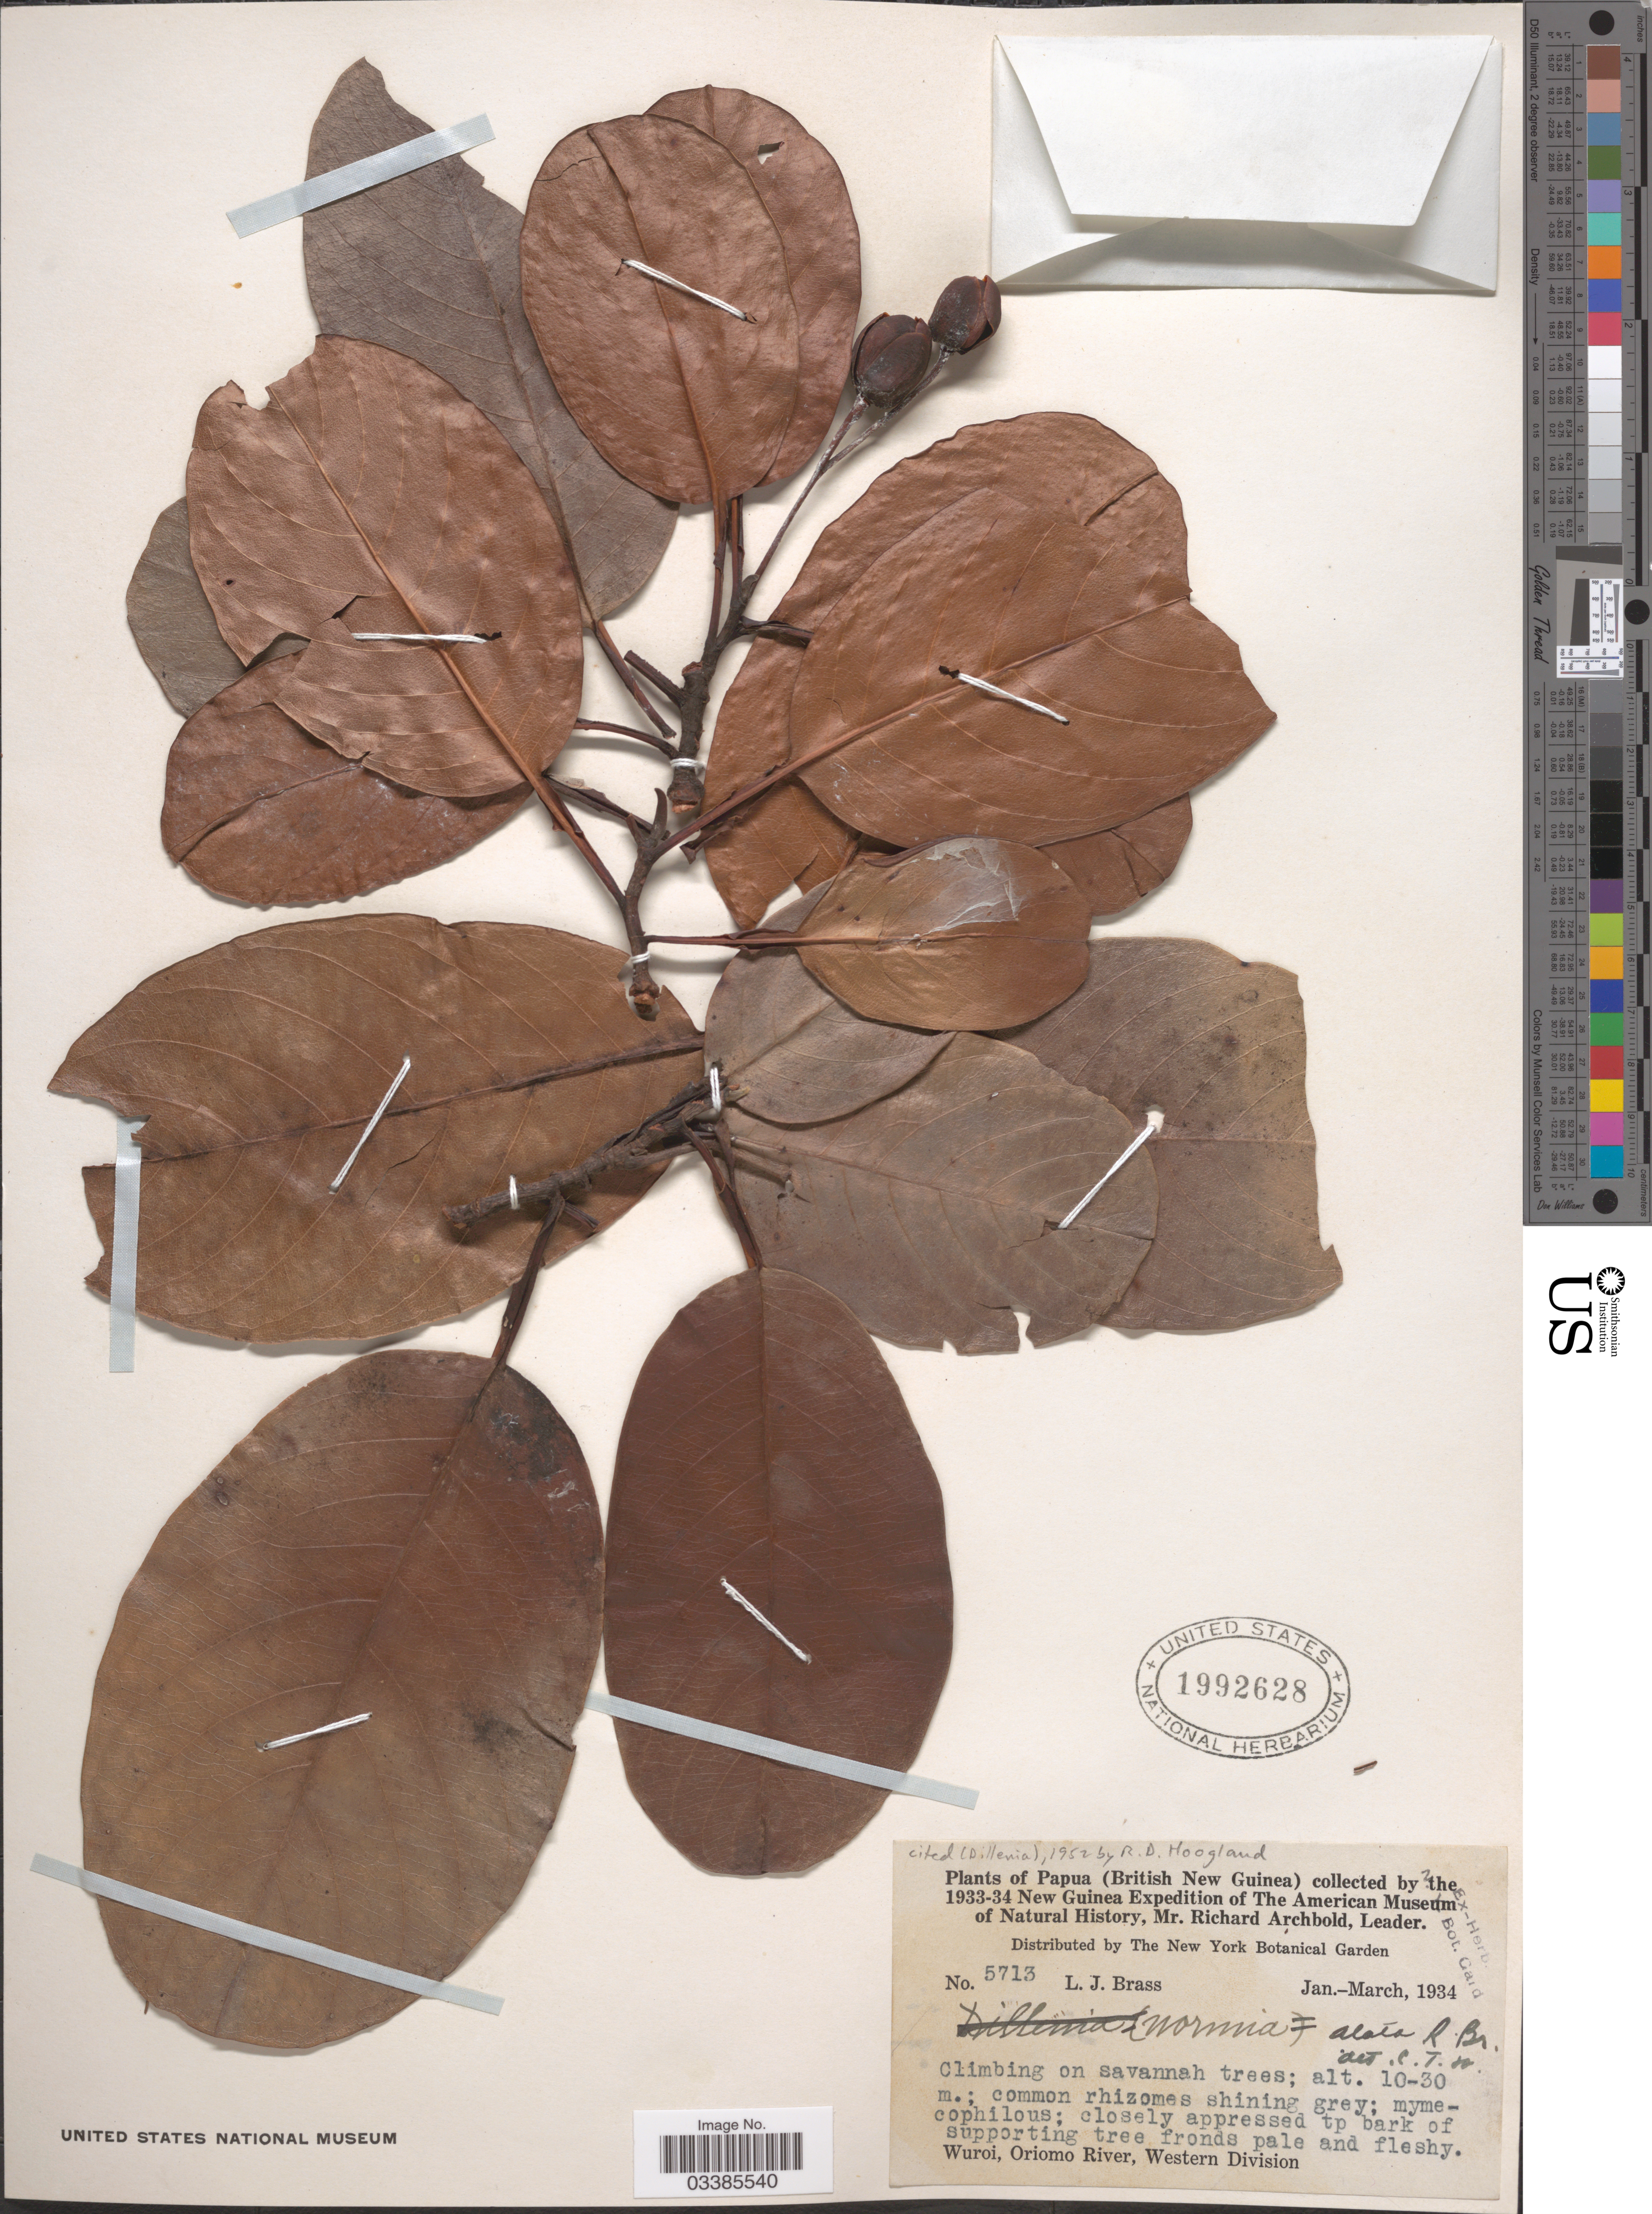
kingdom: Plantae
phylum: Tracheophyta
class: Magnoliopsida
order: Dilleniales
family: Dilleniaceae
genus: Dillenia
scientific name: Dillenia alata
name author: A. DC.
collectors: L. J. Brass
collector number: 5713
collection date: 1934-01/1934-03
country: Papua New Guinea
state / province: Manus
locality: Papua (British New Guinea). Wuroi, Oriomo River, Western Division.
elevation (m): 10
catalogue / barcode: US 1992628